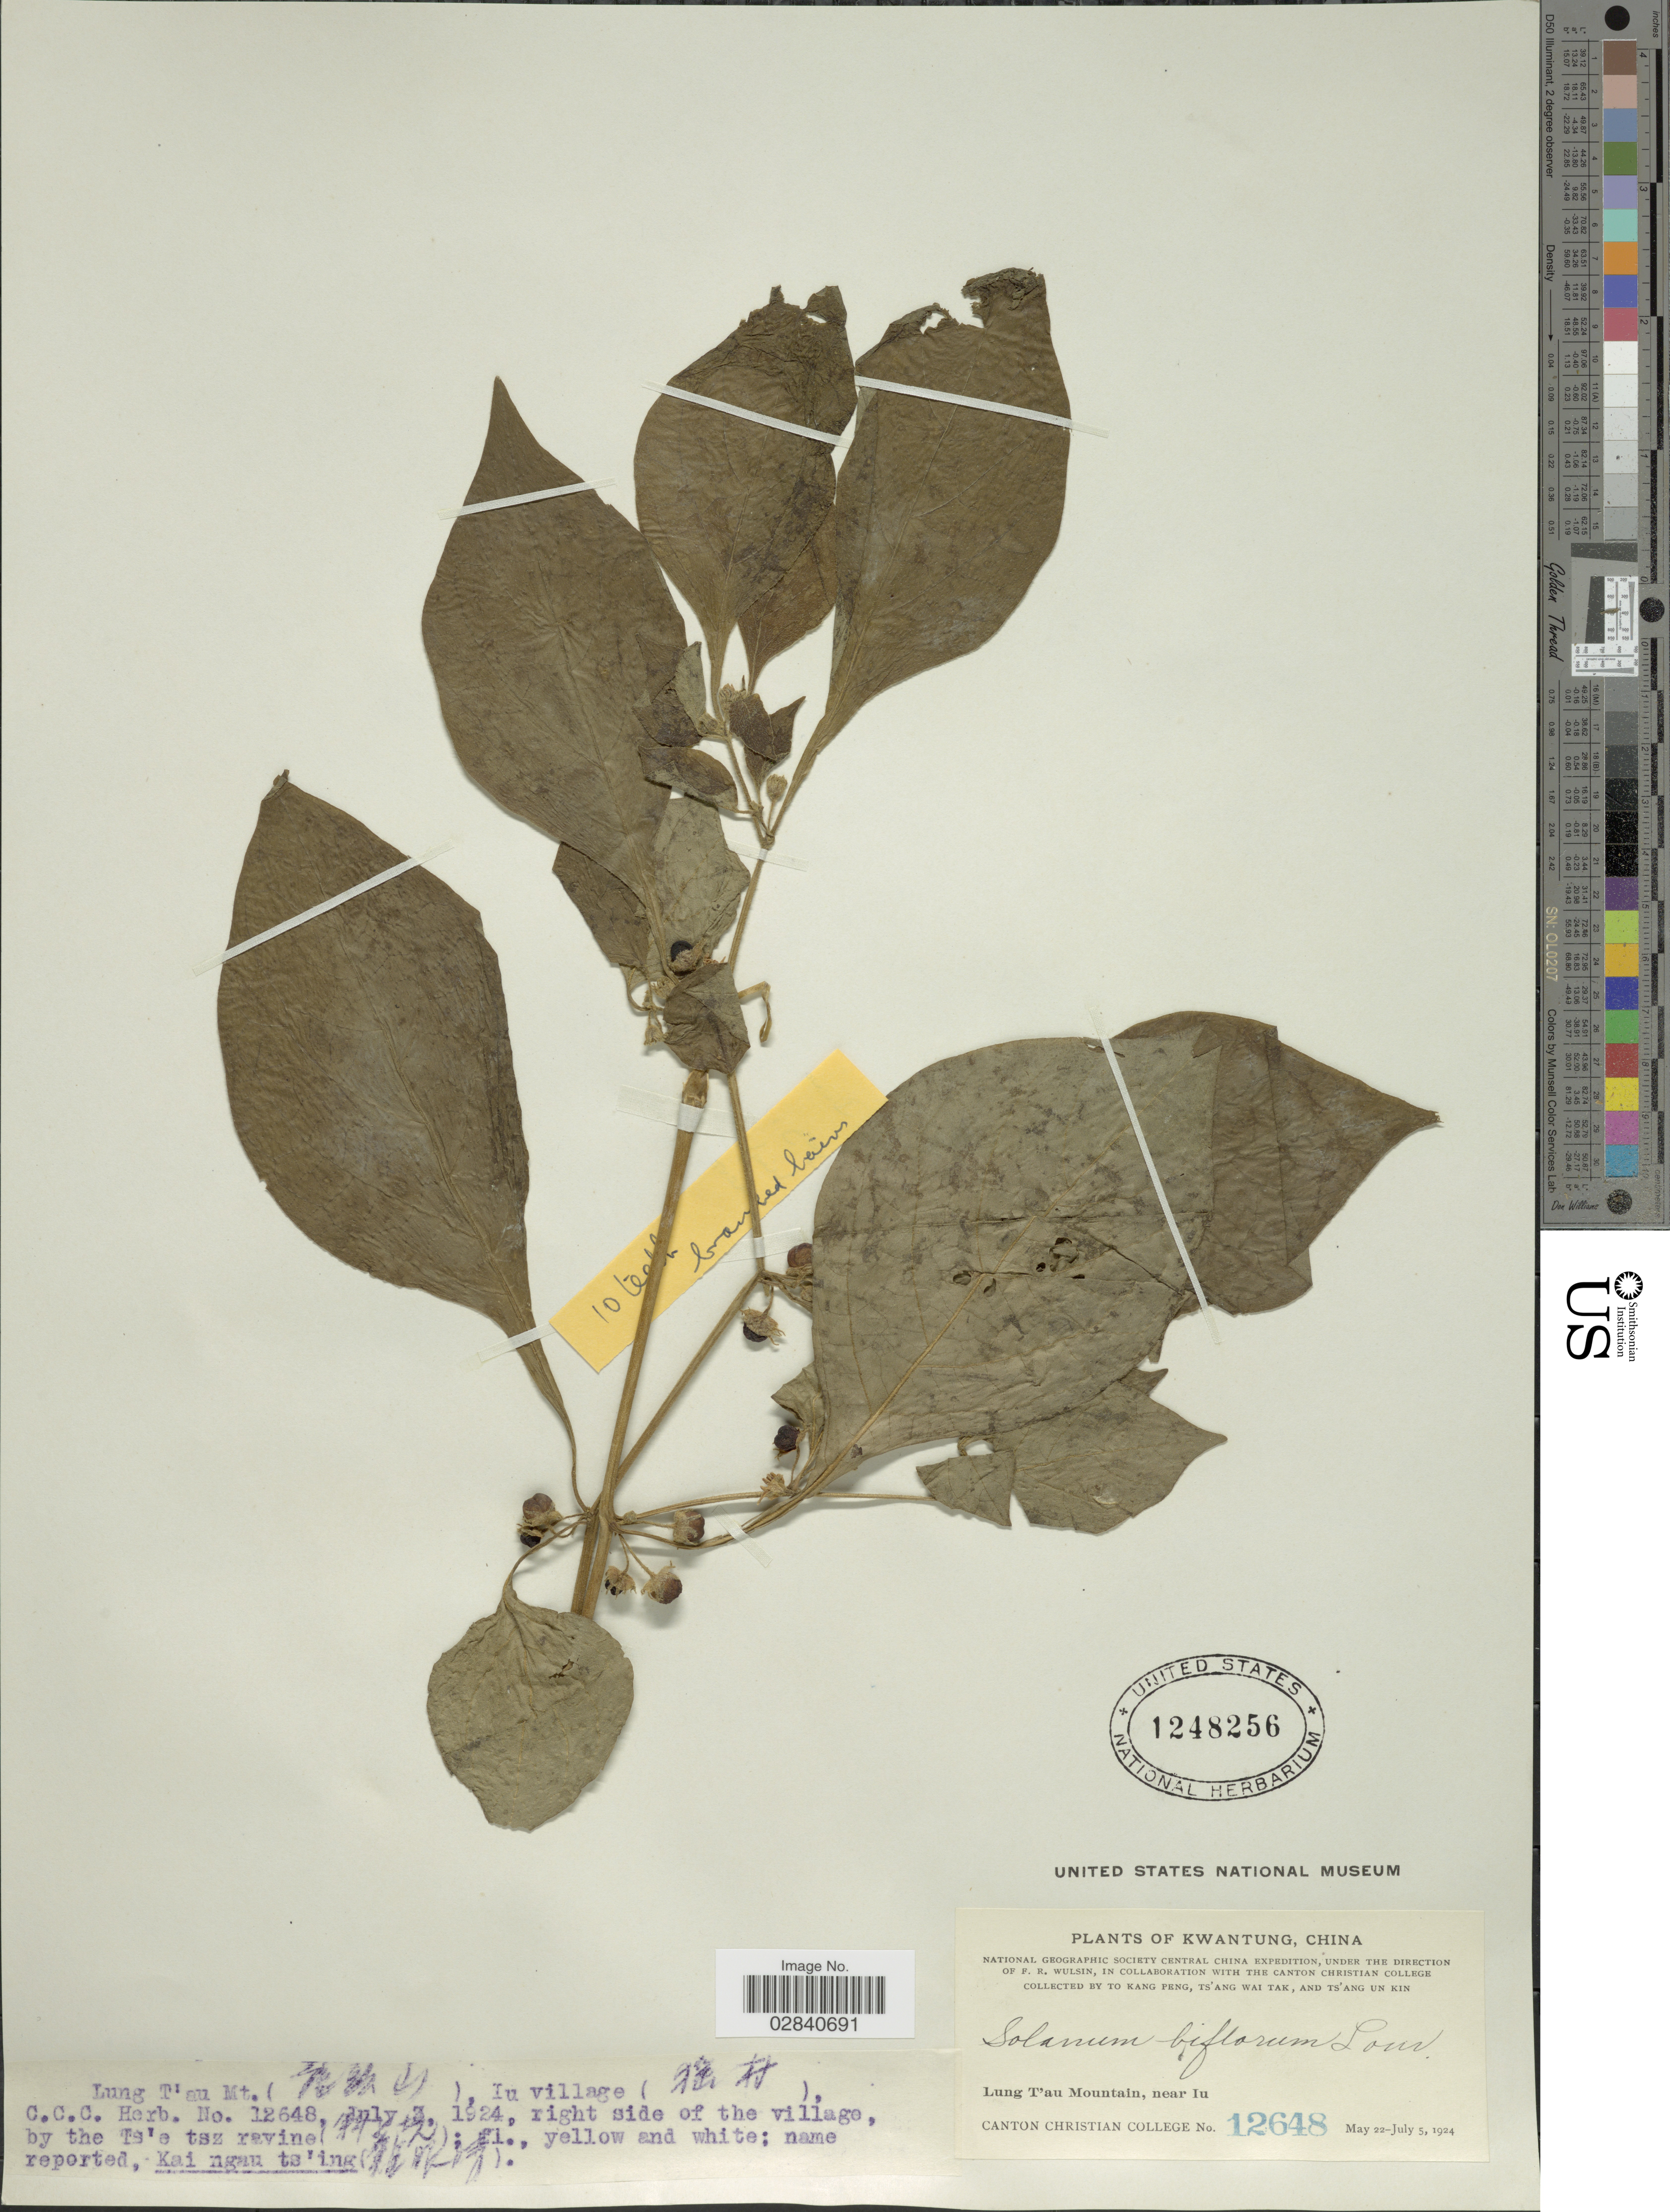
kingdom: Plantae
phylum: Tracheophyta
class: Magnoliopsida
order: Solanales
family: Solanaceae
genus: Lycianthes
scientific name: Lycianthes biflora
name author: (Lour.) Bitter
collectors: T. K. Peng, W. T. Tsang & Ts' Ang Un Kin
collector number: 12648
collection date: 1924-07-03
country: China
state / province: Guangdong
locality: Kwangtung. Lung T'au Mountain, near Iu village by the Ts'e tsz ravine.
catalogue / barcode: US 1248256